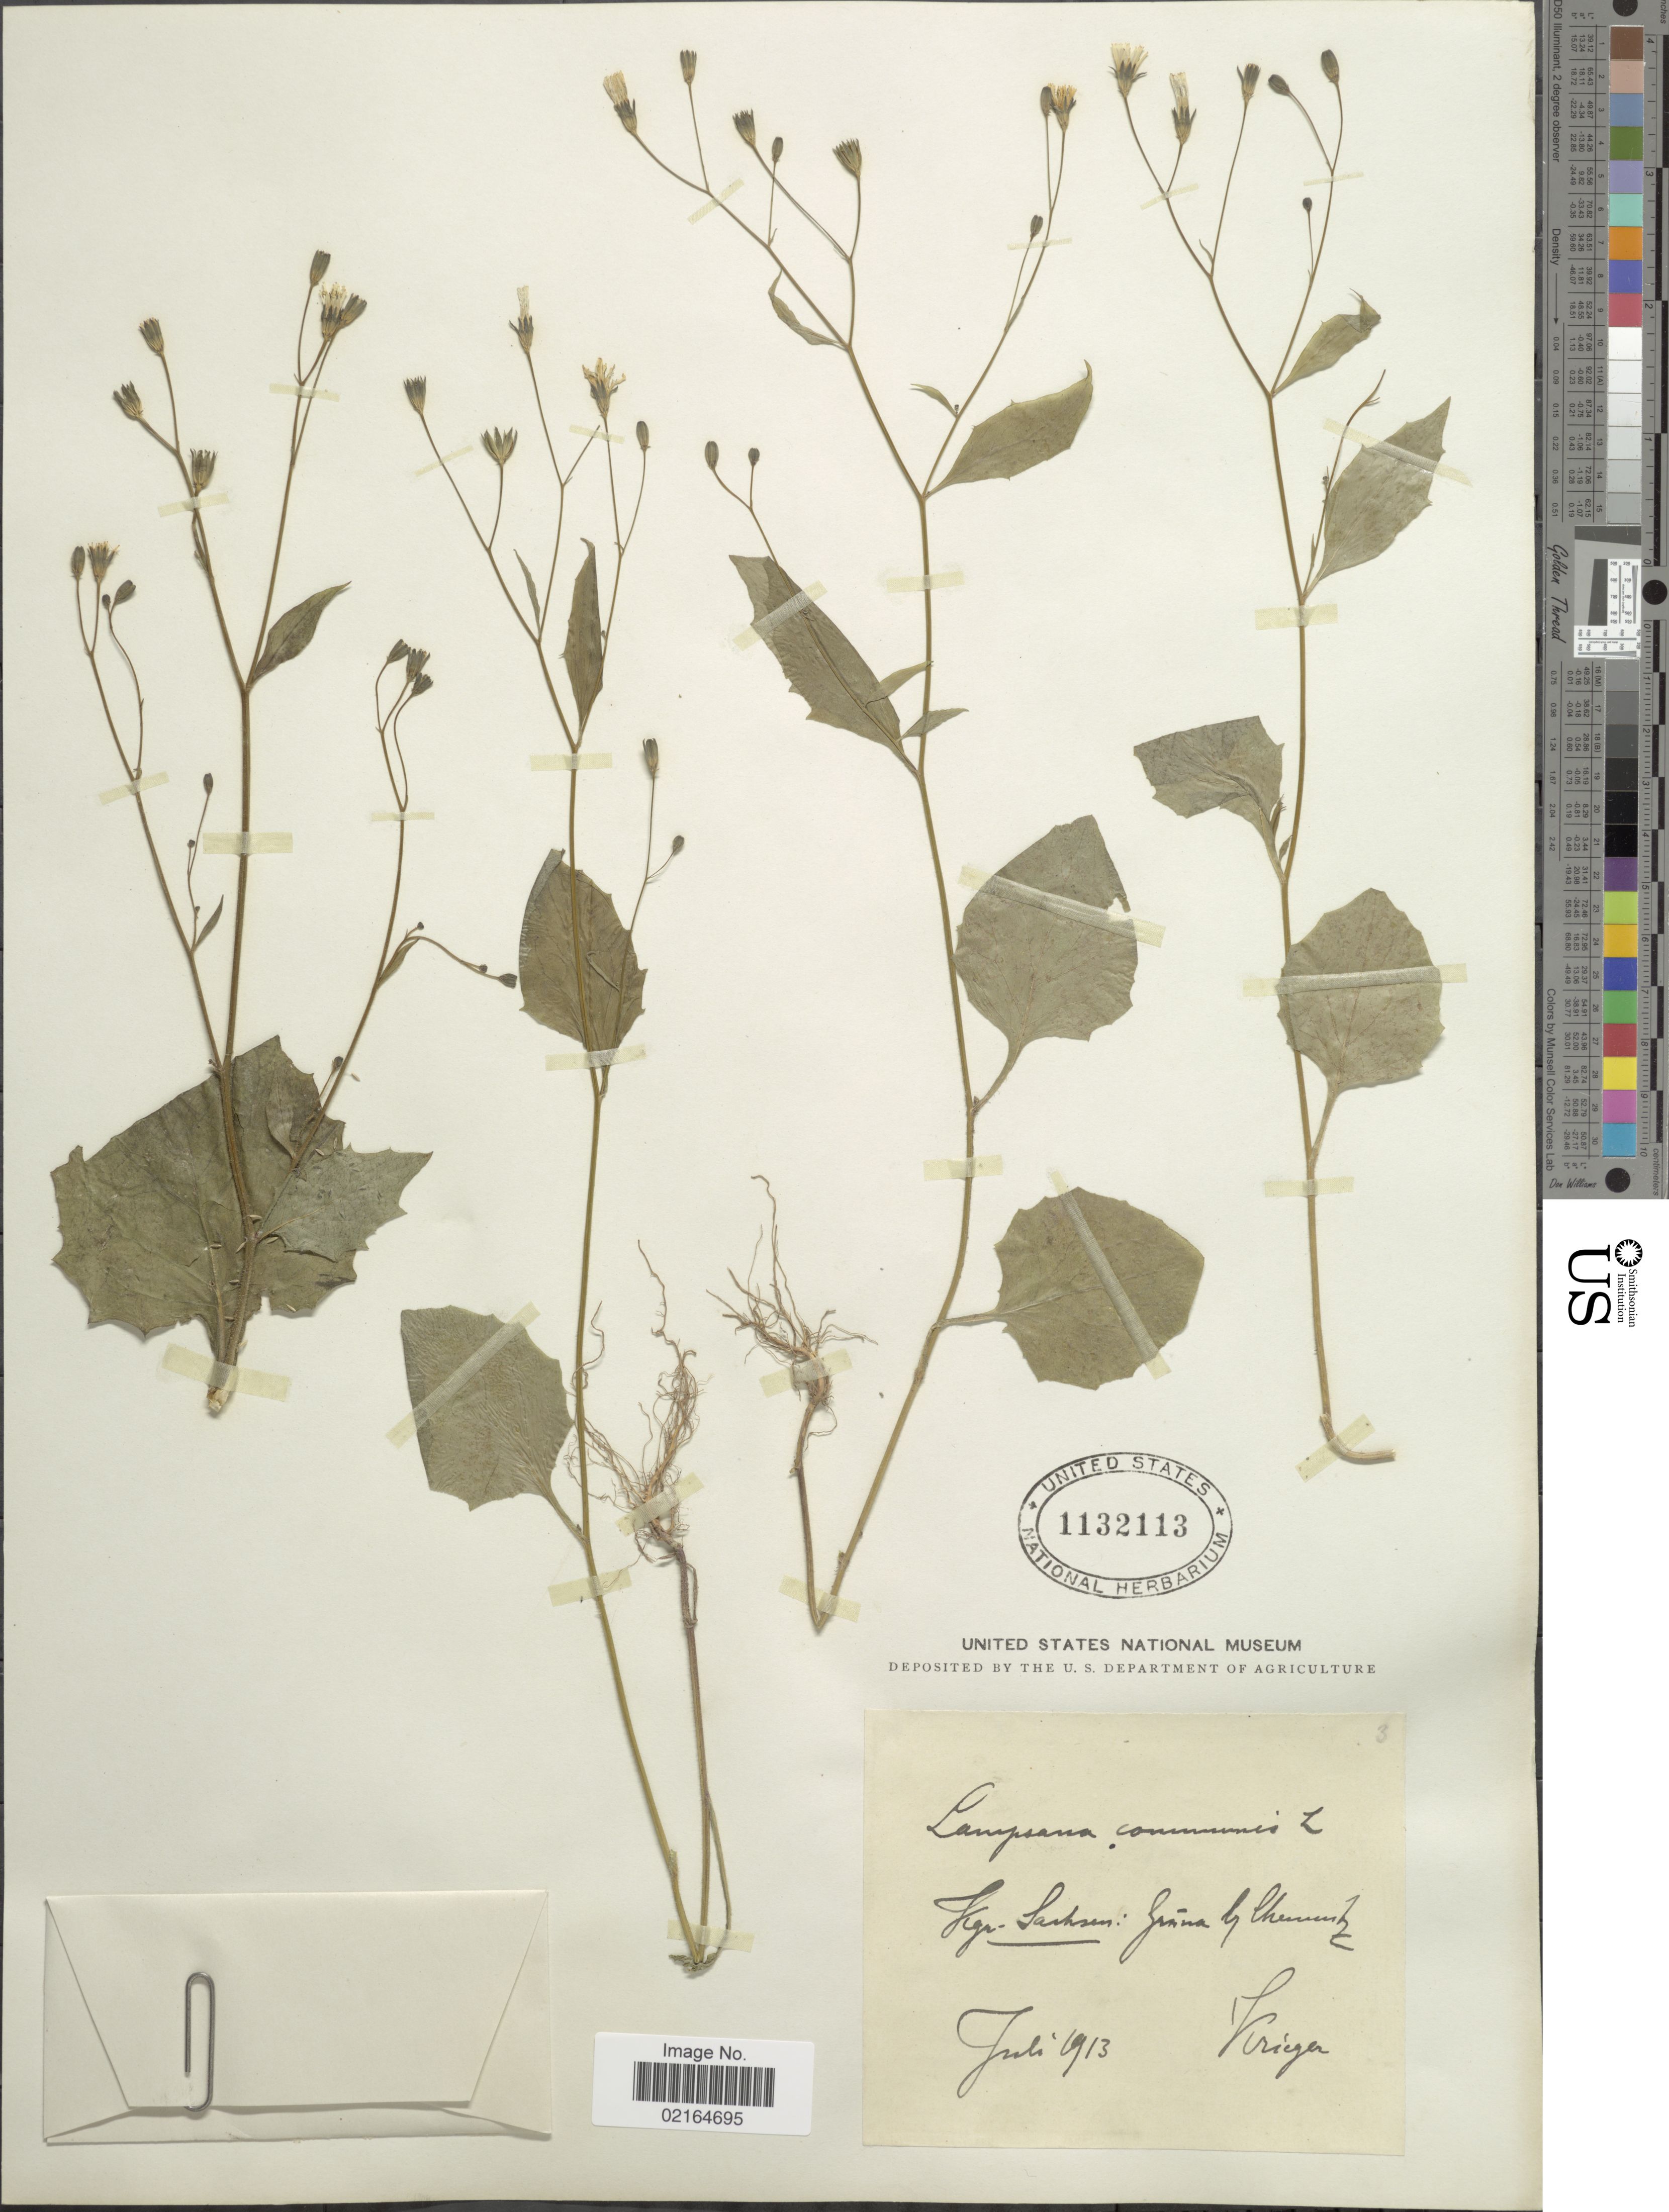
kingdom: Plantae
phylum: Tracheophyta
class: Magnoliopsida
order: Asterales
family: Asteraceae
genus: Lapsana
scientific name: Lapsana communis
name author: L.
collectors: Krieger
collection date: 1913-07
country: Germany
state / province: Sachsen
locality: Kgr. Sachsen: Grana bj Chement. [interpreted]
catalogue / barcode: US 1132113